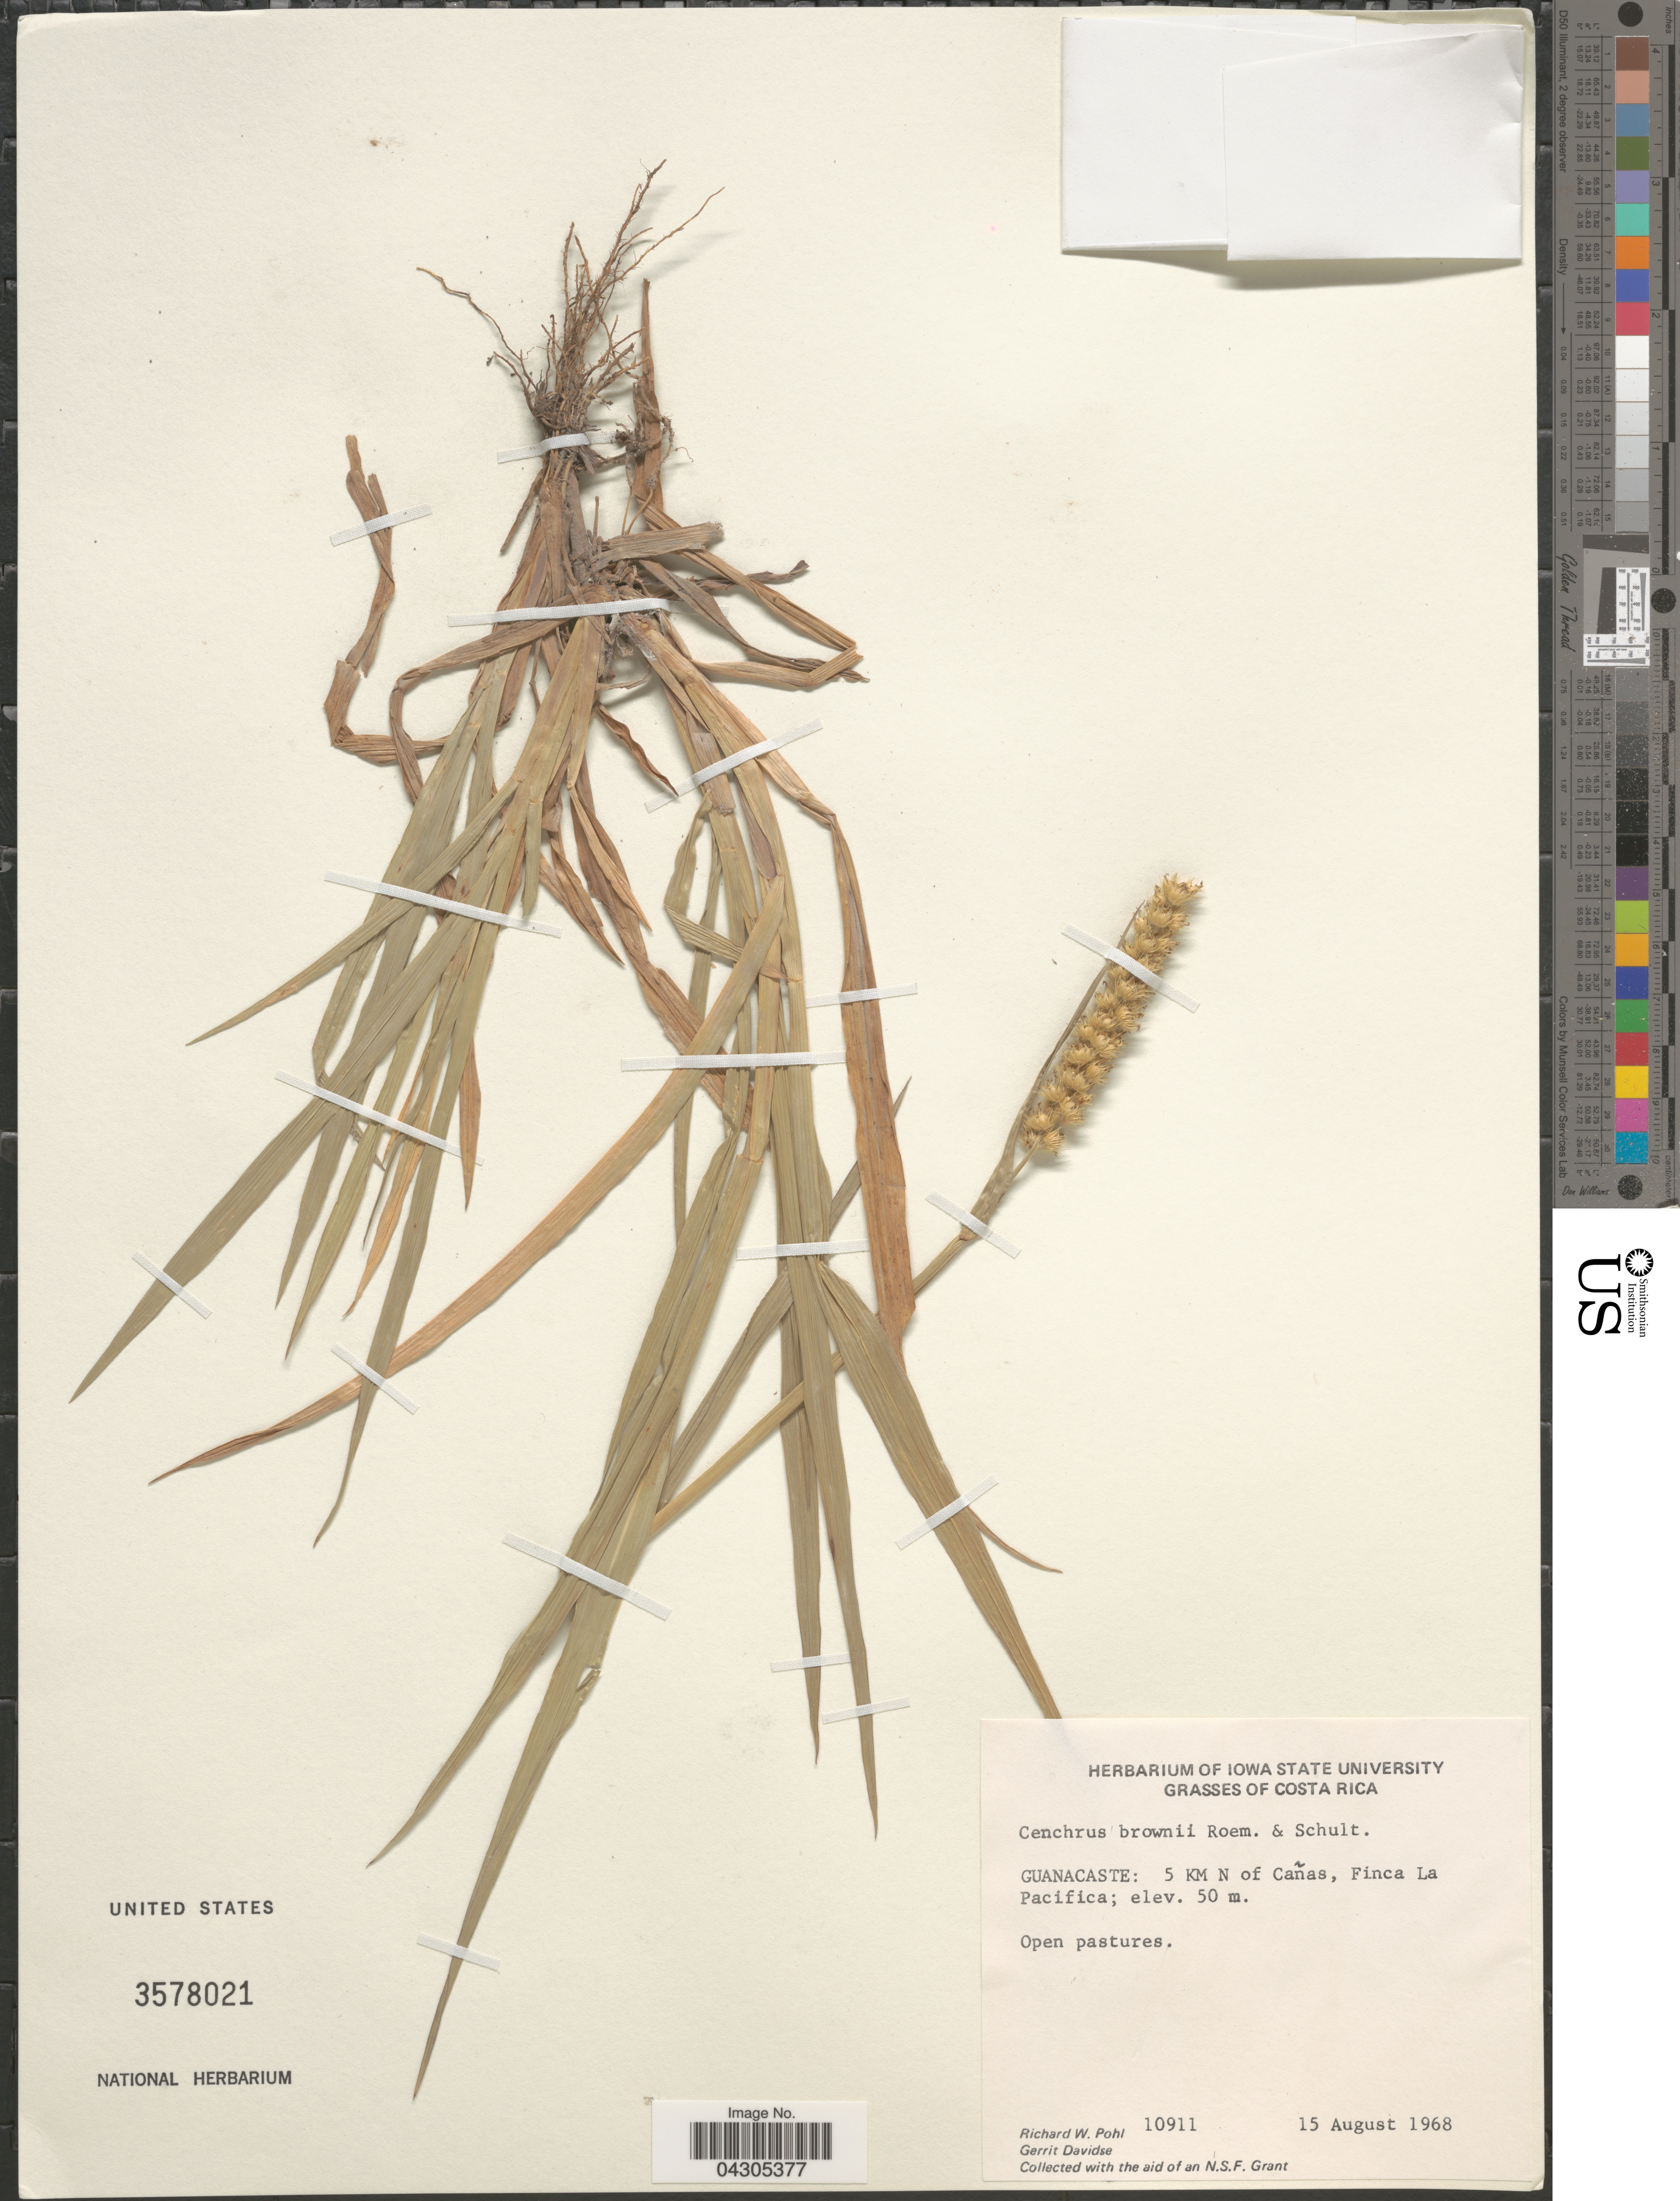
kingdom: Plantae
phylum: Tracheophyta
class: Liliopsida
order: Poales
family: Poaceae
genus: Cenchrus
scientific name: Cenchrus brownii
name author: Roem. & Schult.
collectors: R. W. Pohl & G. Davidse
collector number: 10911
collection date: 1968-08-15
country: Costa Rica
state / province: Guanacaste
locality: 5 KM N of Cañas, Finca La Pacifica.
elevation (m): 50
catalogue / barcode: US 3578021